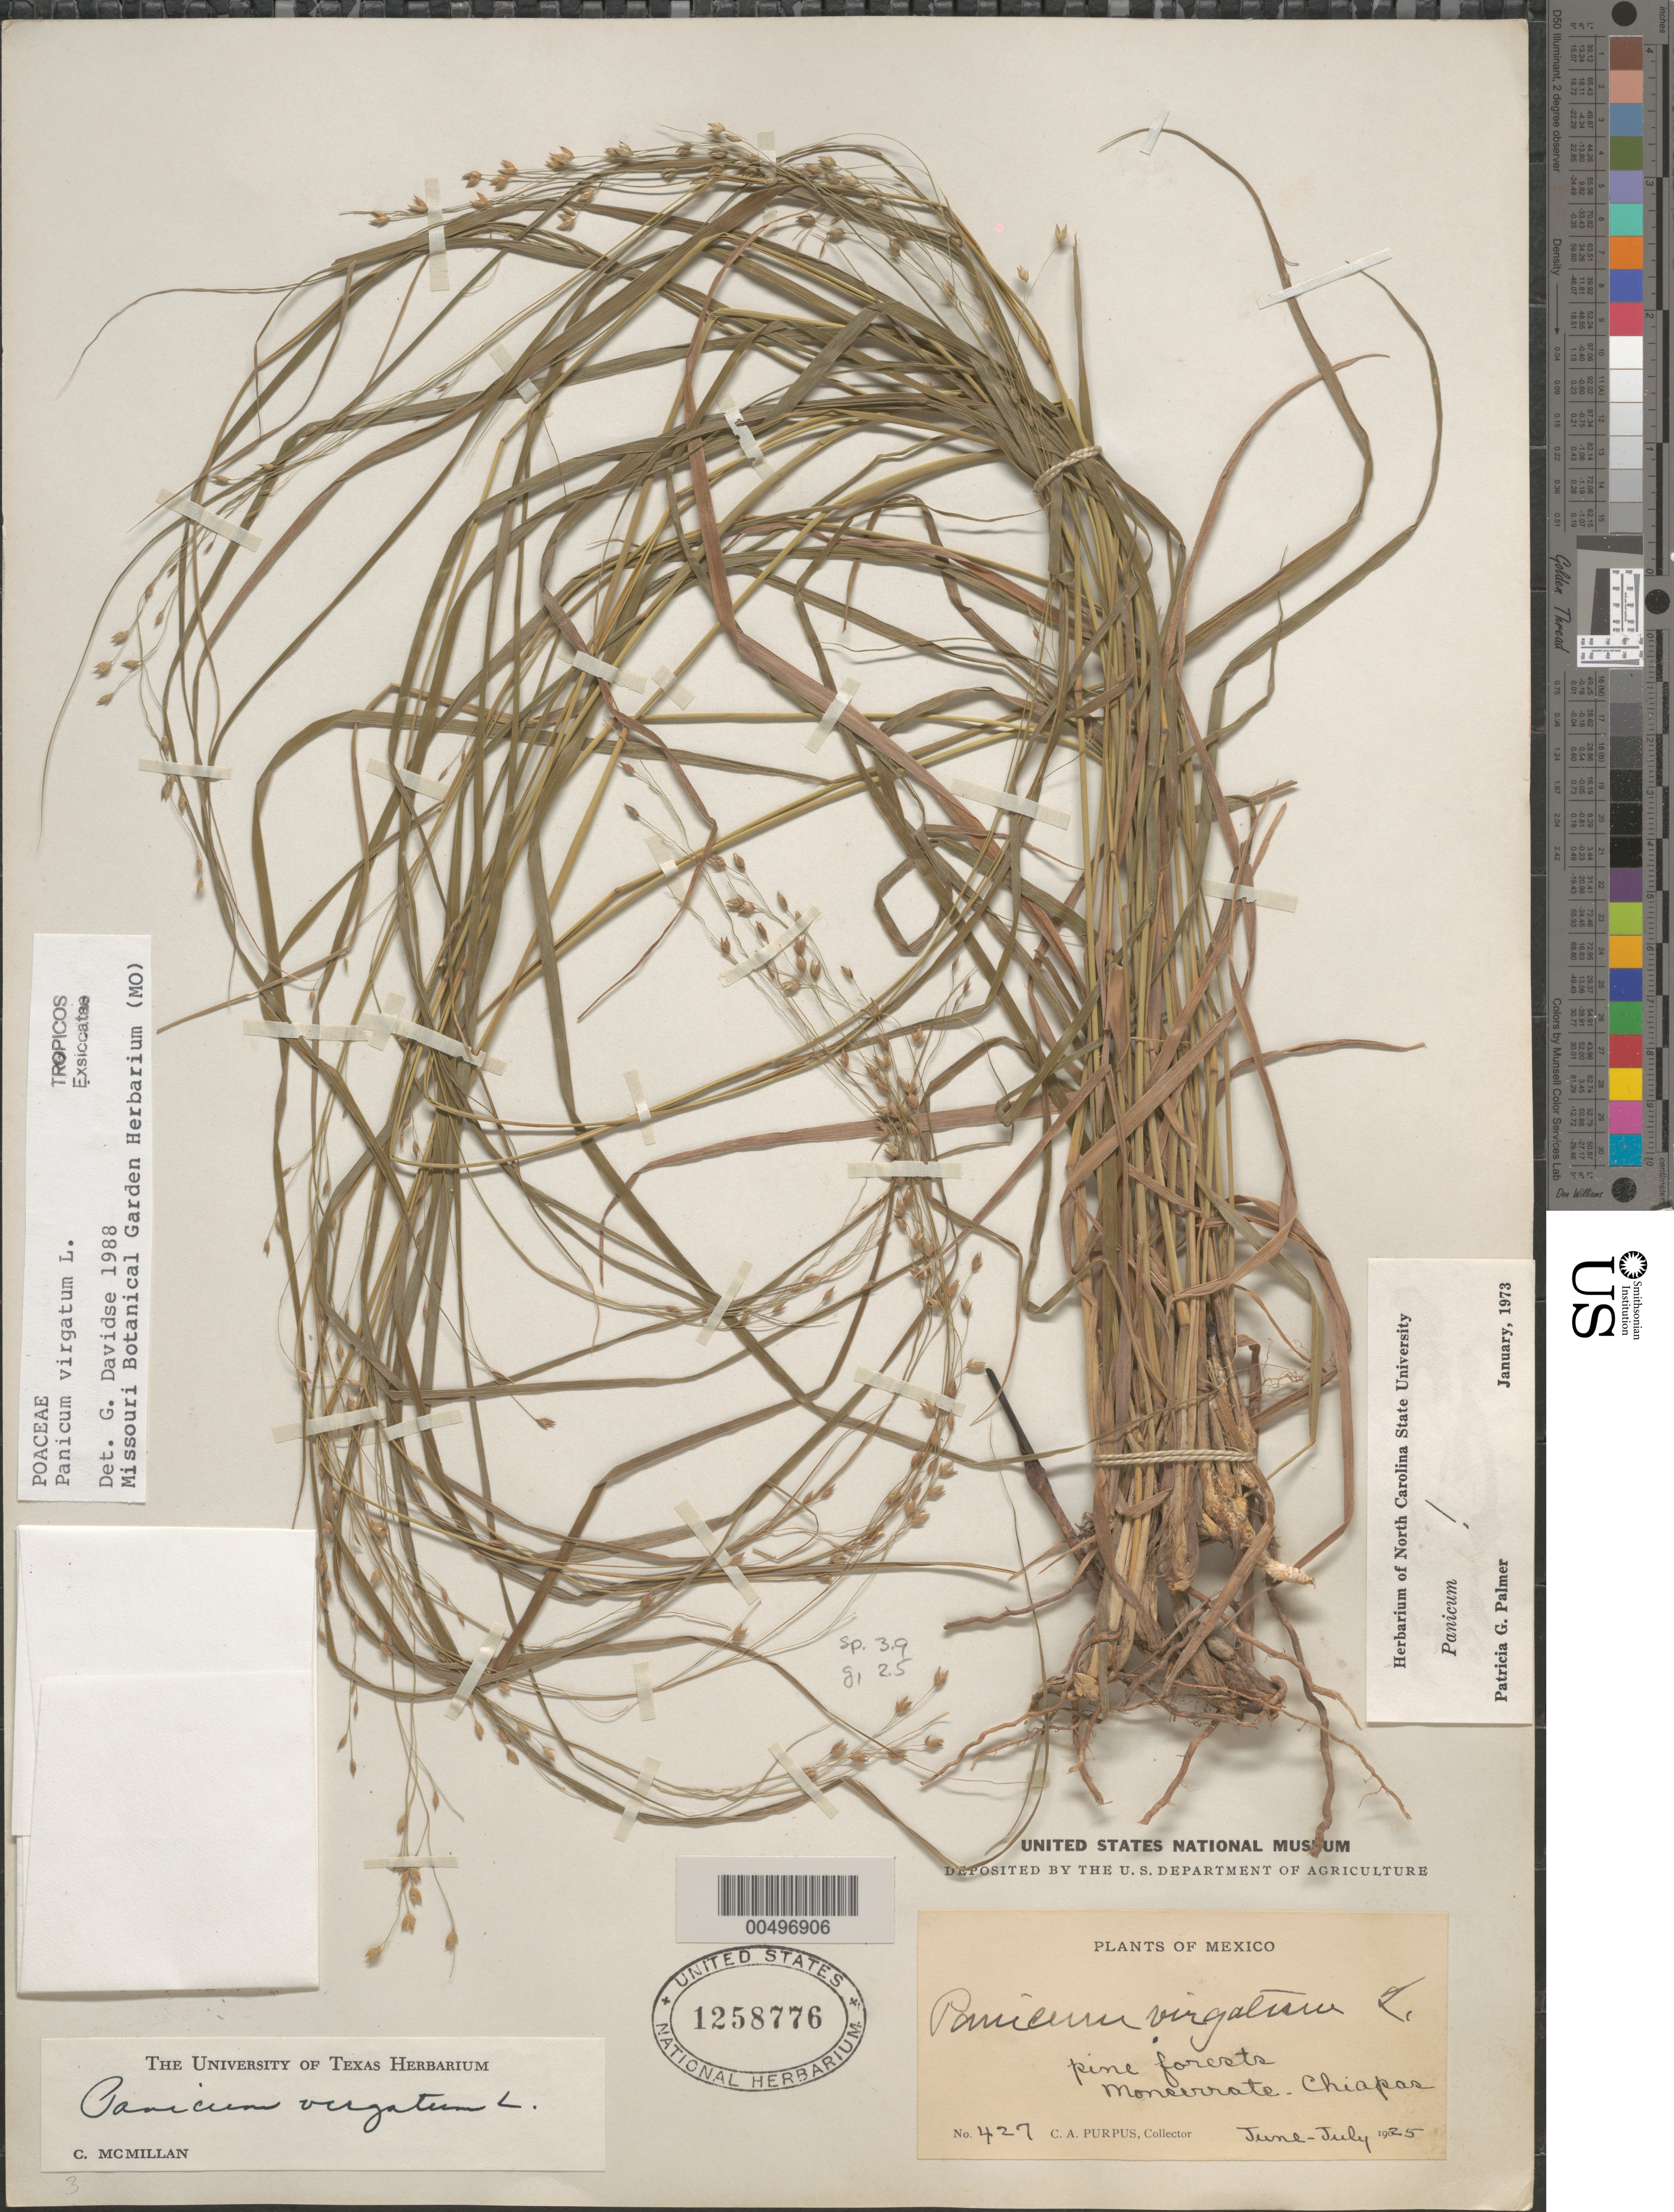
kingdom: Plantae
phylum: Tracheophyta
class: Liliopsida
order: Poales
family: Poaceae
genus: Panicum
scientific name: Panicum virgatum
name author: L.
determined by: Davidse, Gerrit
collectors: C. A. Purpus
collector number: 427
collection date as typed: Jun 1925 to -- Jul 1925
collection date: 1925-06/1925-07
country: Mexico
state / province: Chiapas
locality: Monserrate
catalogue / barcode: US 1258776